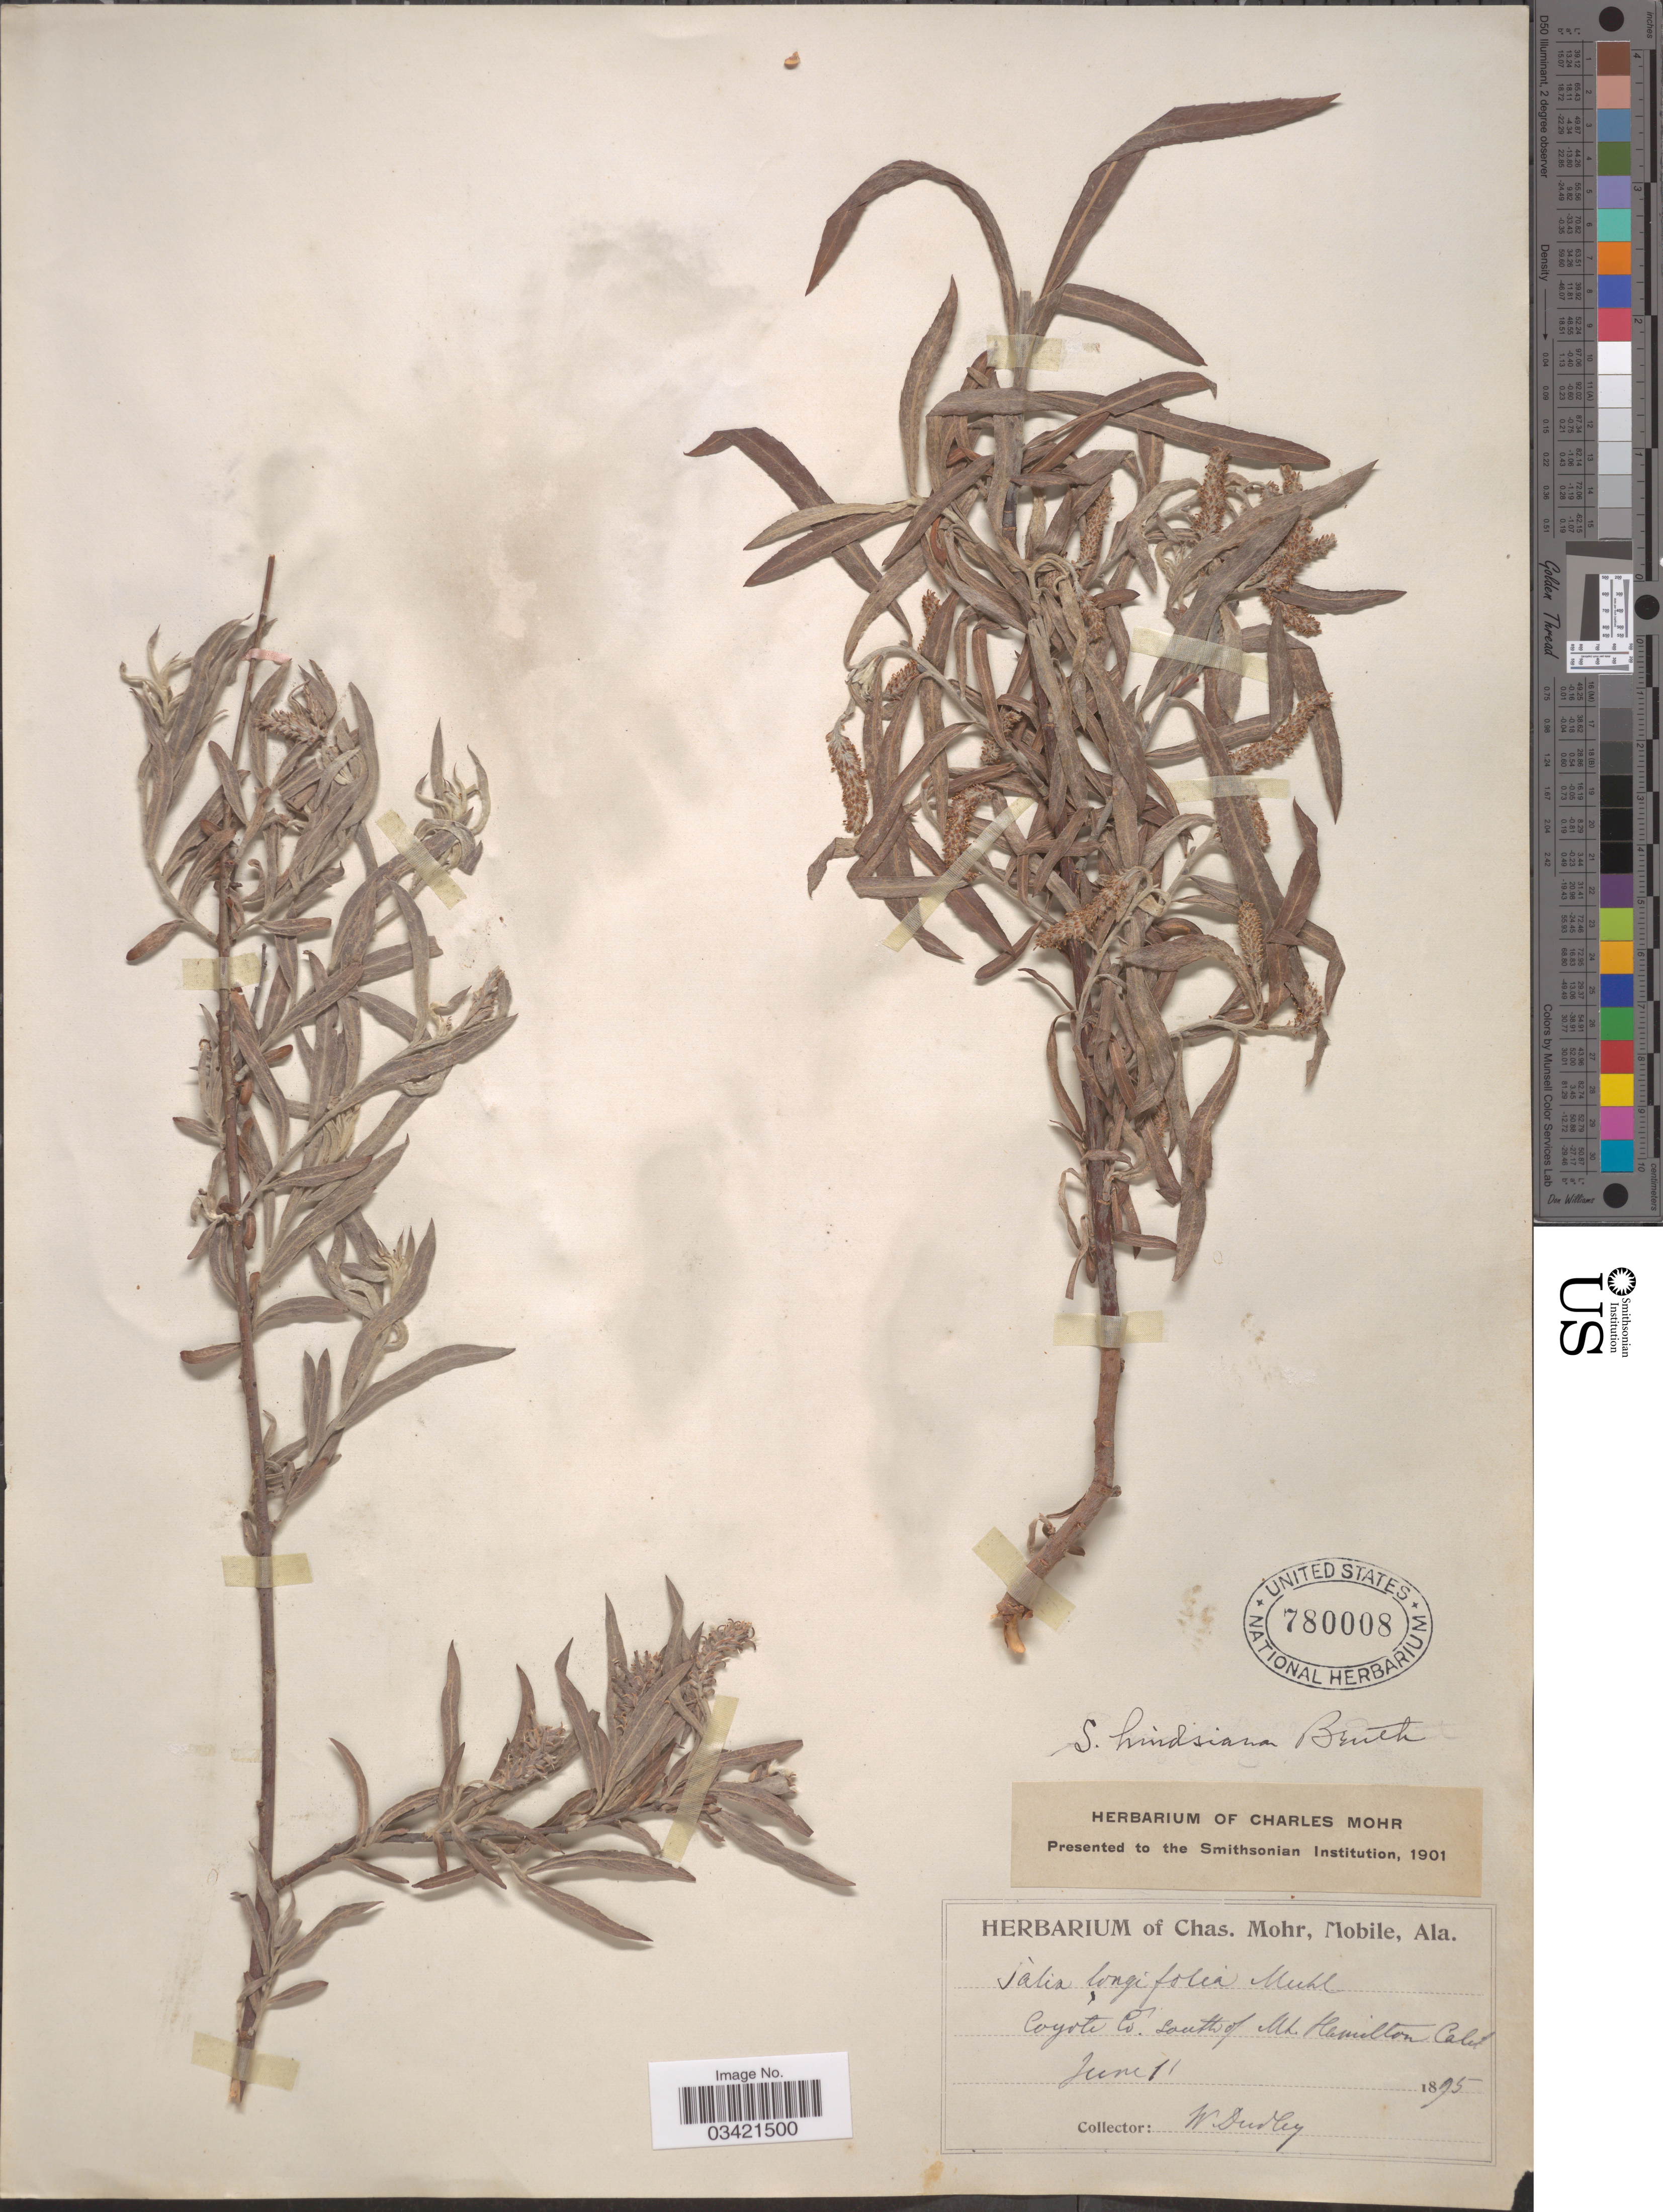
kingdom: Plantae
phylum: Tracheophyta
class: Magnoliopsida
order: Malpighiales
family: Salicaceae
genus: Salix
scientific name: Salix hindsiana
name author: Benth.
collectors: W. Dudley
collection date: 1895-06-11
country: United States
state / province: California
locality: Coyote Co. South of Mt. Hamilton.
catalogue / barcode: US 780008